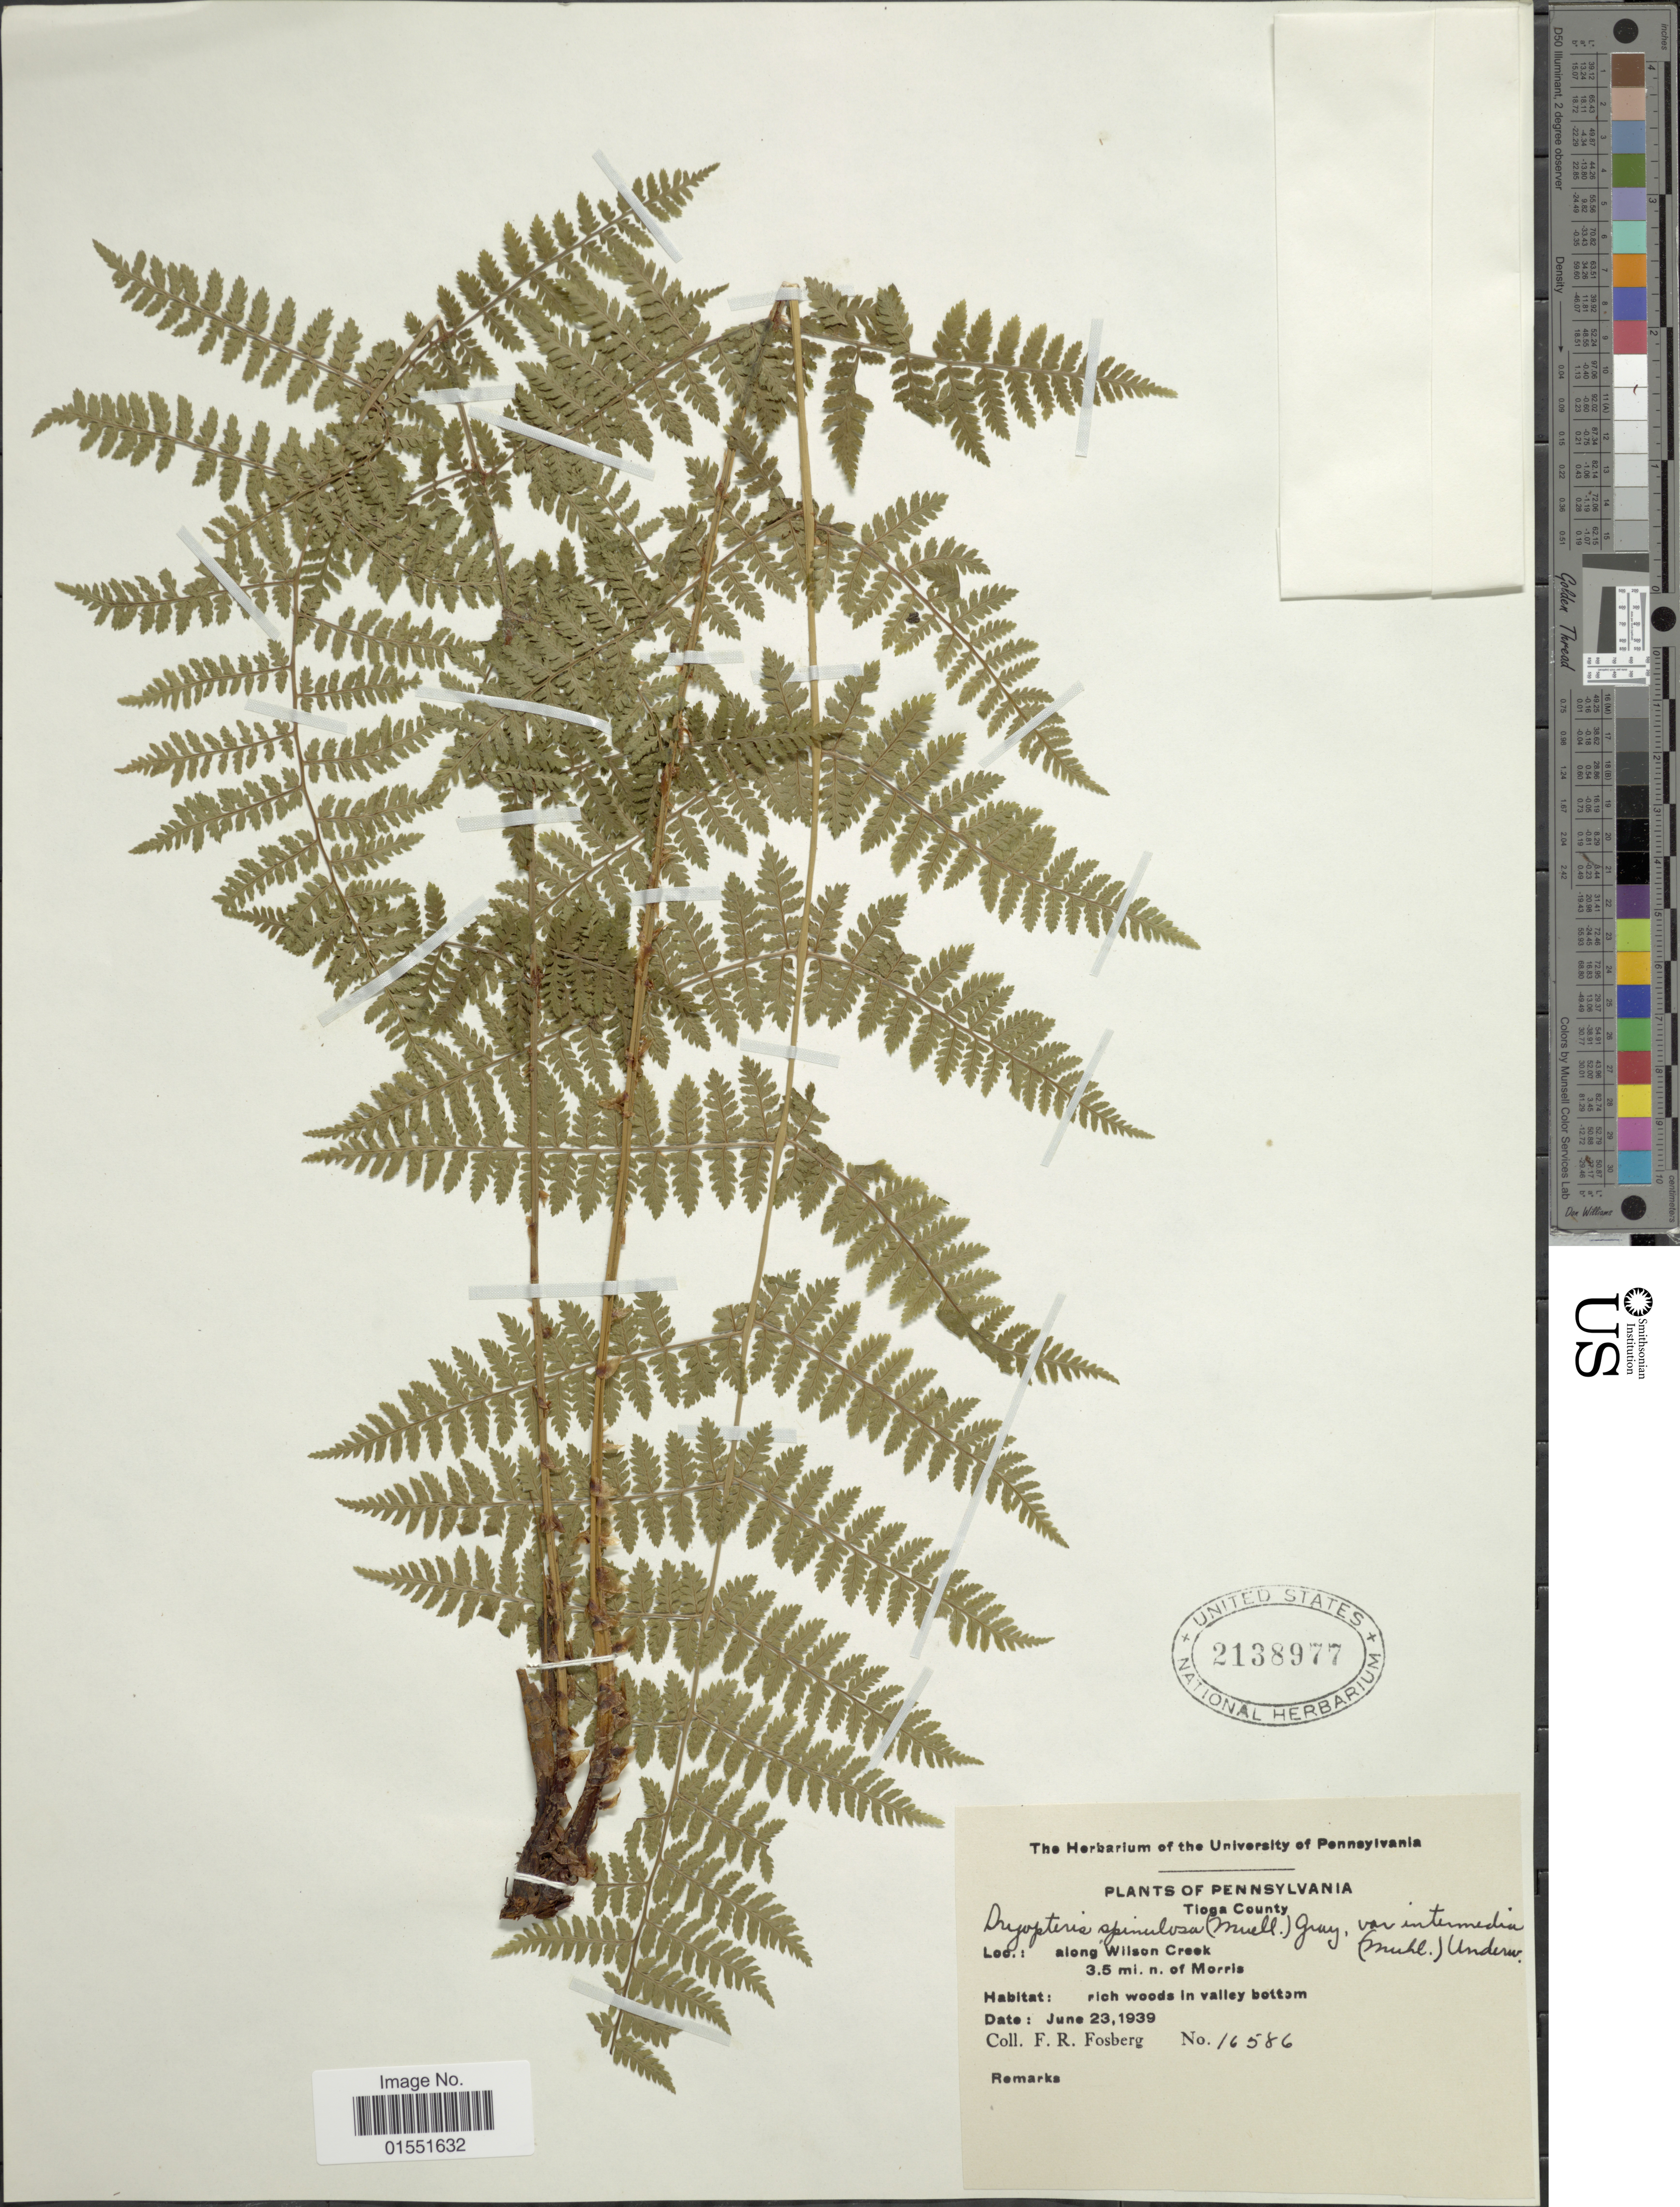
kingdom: Plantae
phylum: Tracheophyta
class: Polypodiopsida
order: Polypodiales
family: Dryopteridaceae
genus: Dryopteris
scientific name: Dryopteris intermedia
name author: (Muhl.) A. Gray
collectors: F. R. Fosberg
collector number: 16586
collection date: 1939-06-23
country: United States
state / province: Pennsylvania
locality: Tioga County. Along Wilson Creek 3.5 mi. n. of Morris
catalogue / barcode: US 2138977